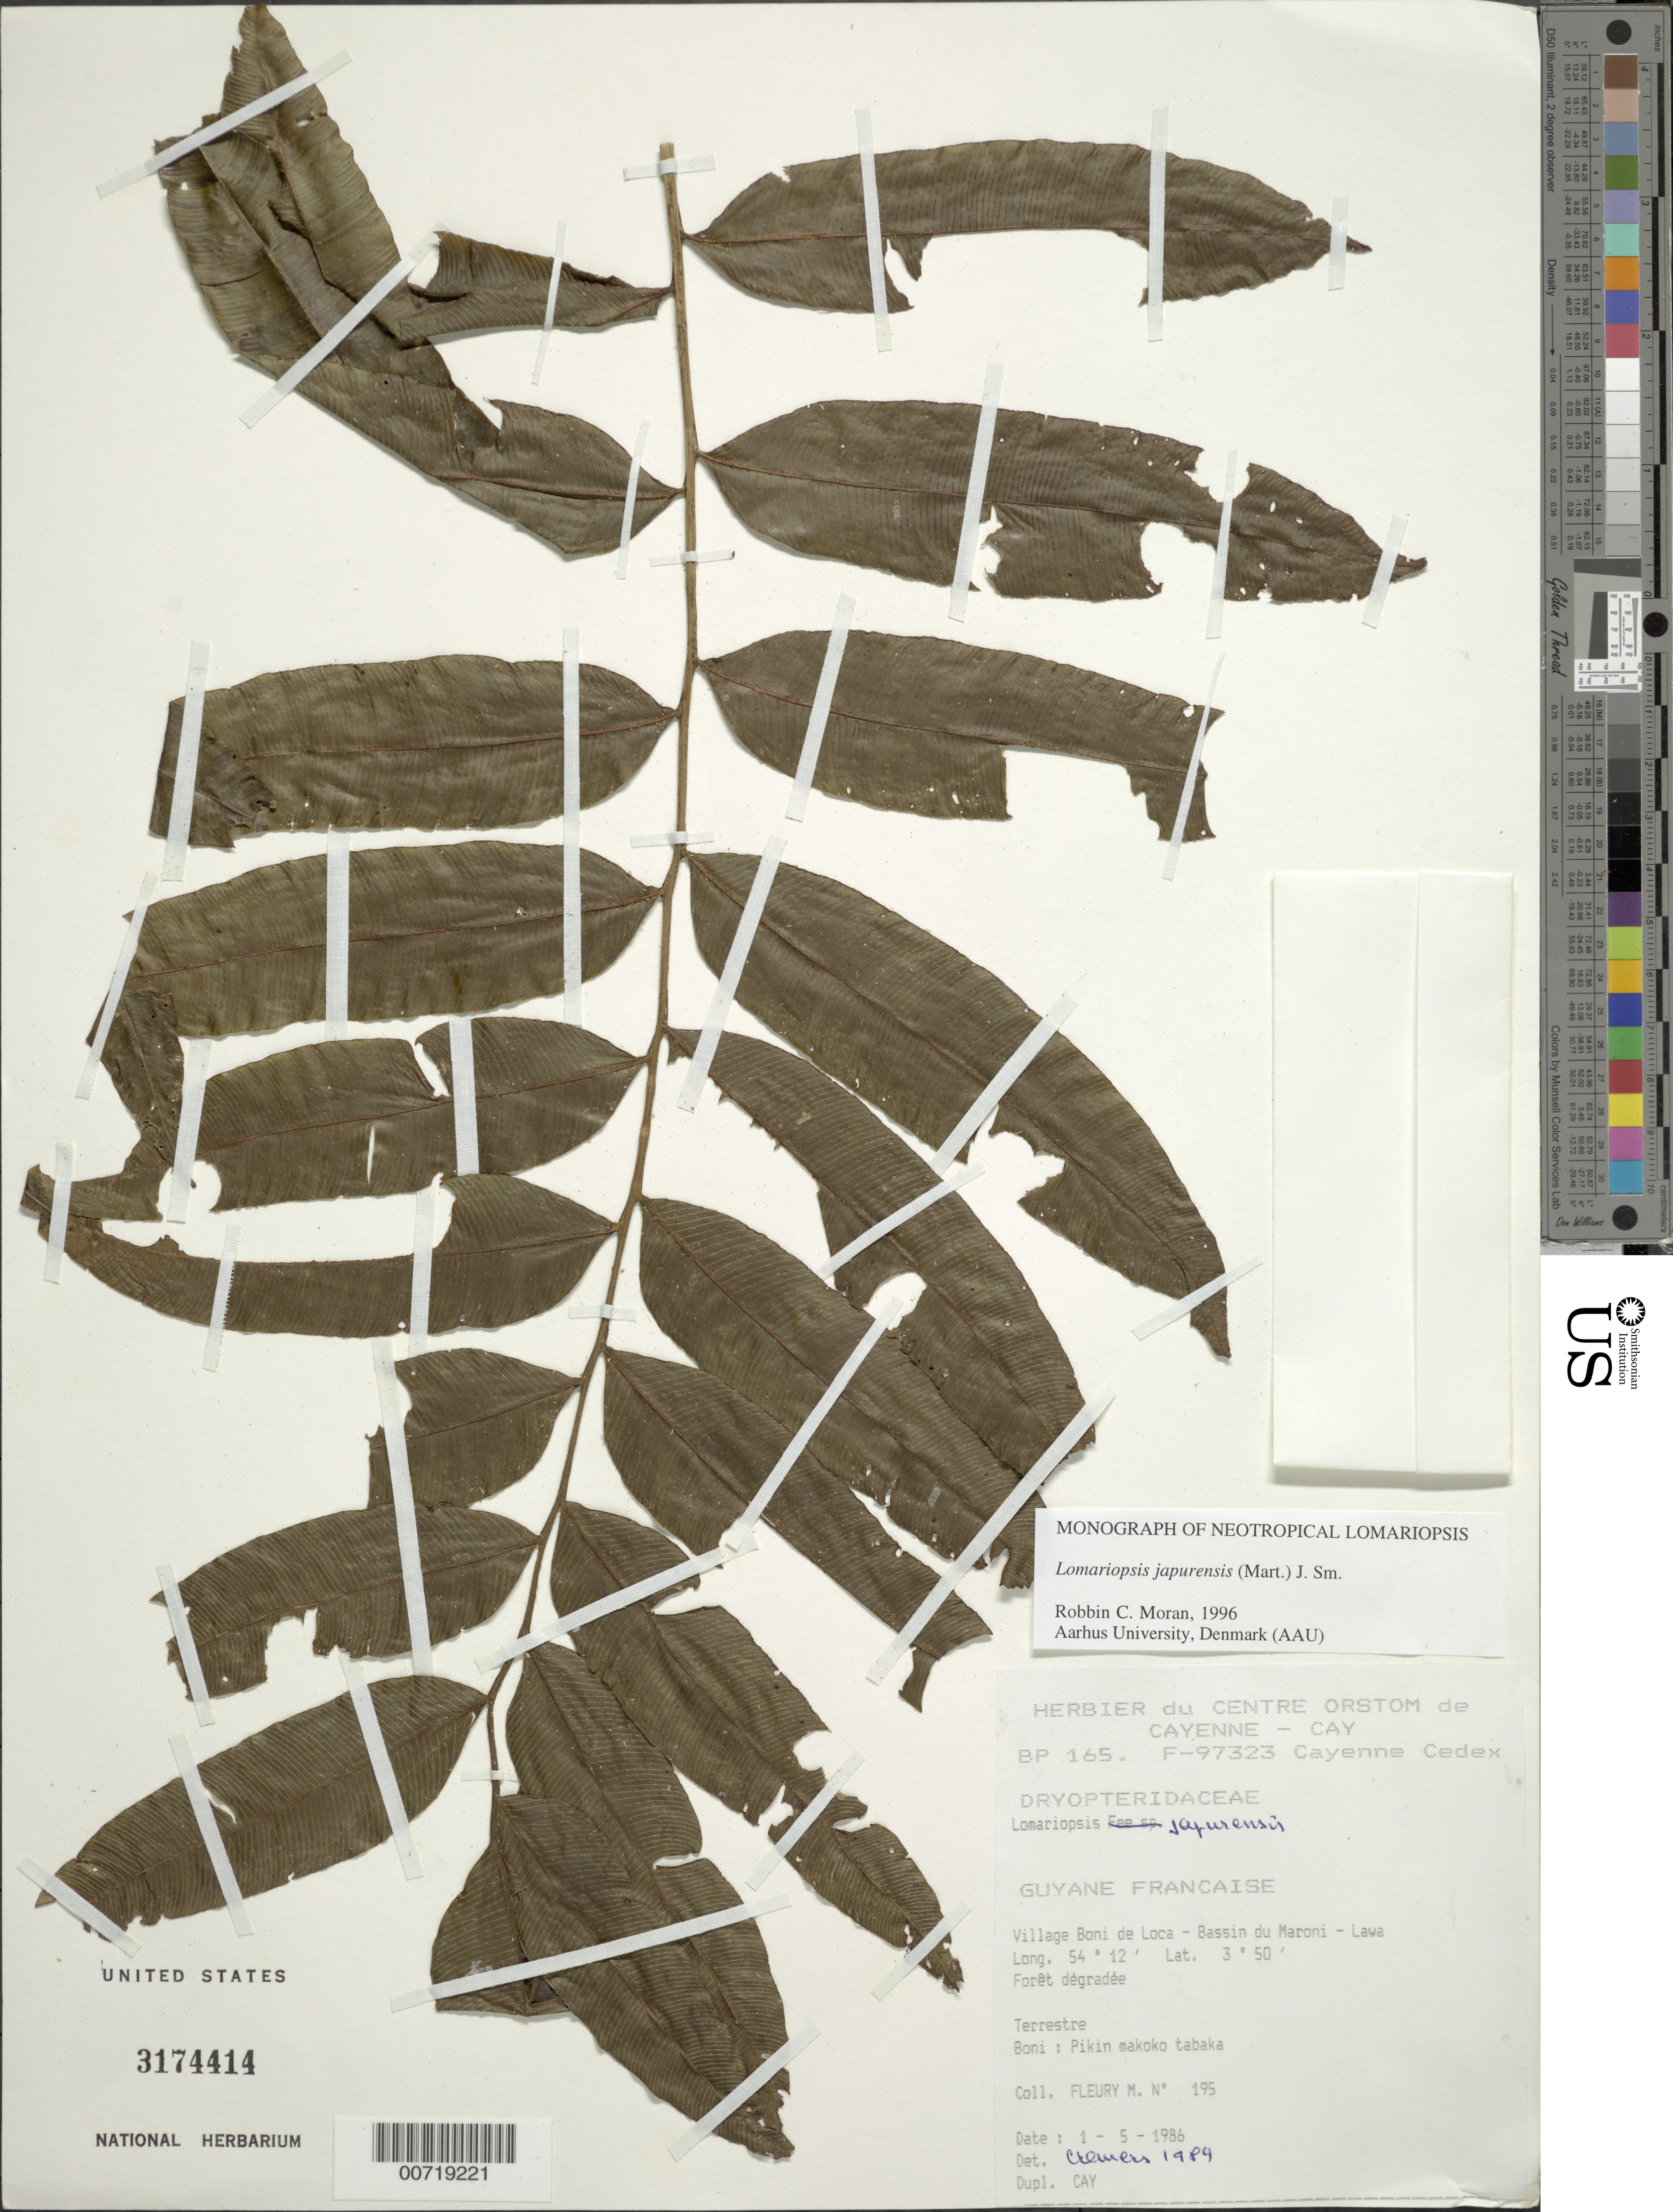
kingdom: Plantae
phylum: Tracheophyta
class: Polypodiopsida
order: Polypodiales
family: Lomariopsidaceae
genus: Lomariopsis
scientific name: Lomariopsis japurensis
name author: (Mart.) J. Sm.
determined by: Moran, R. C.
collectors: M. Fleury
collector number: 195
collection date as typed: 1-May-86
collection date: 1986-05-01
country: French Guiana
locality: Village Boni de Loca, Bassin du Maroni - Lawa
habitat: Disturbed forest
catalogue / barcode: US 3174414